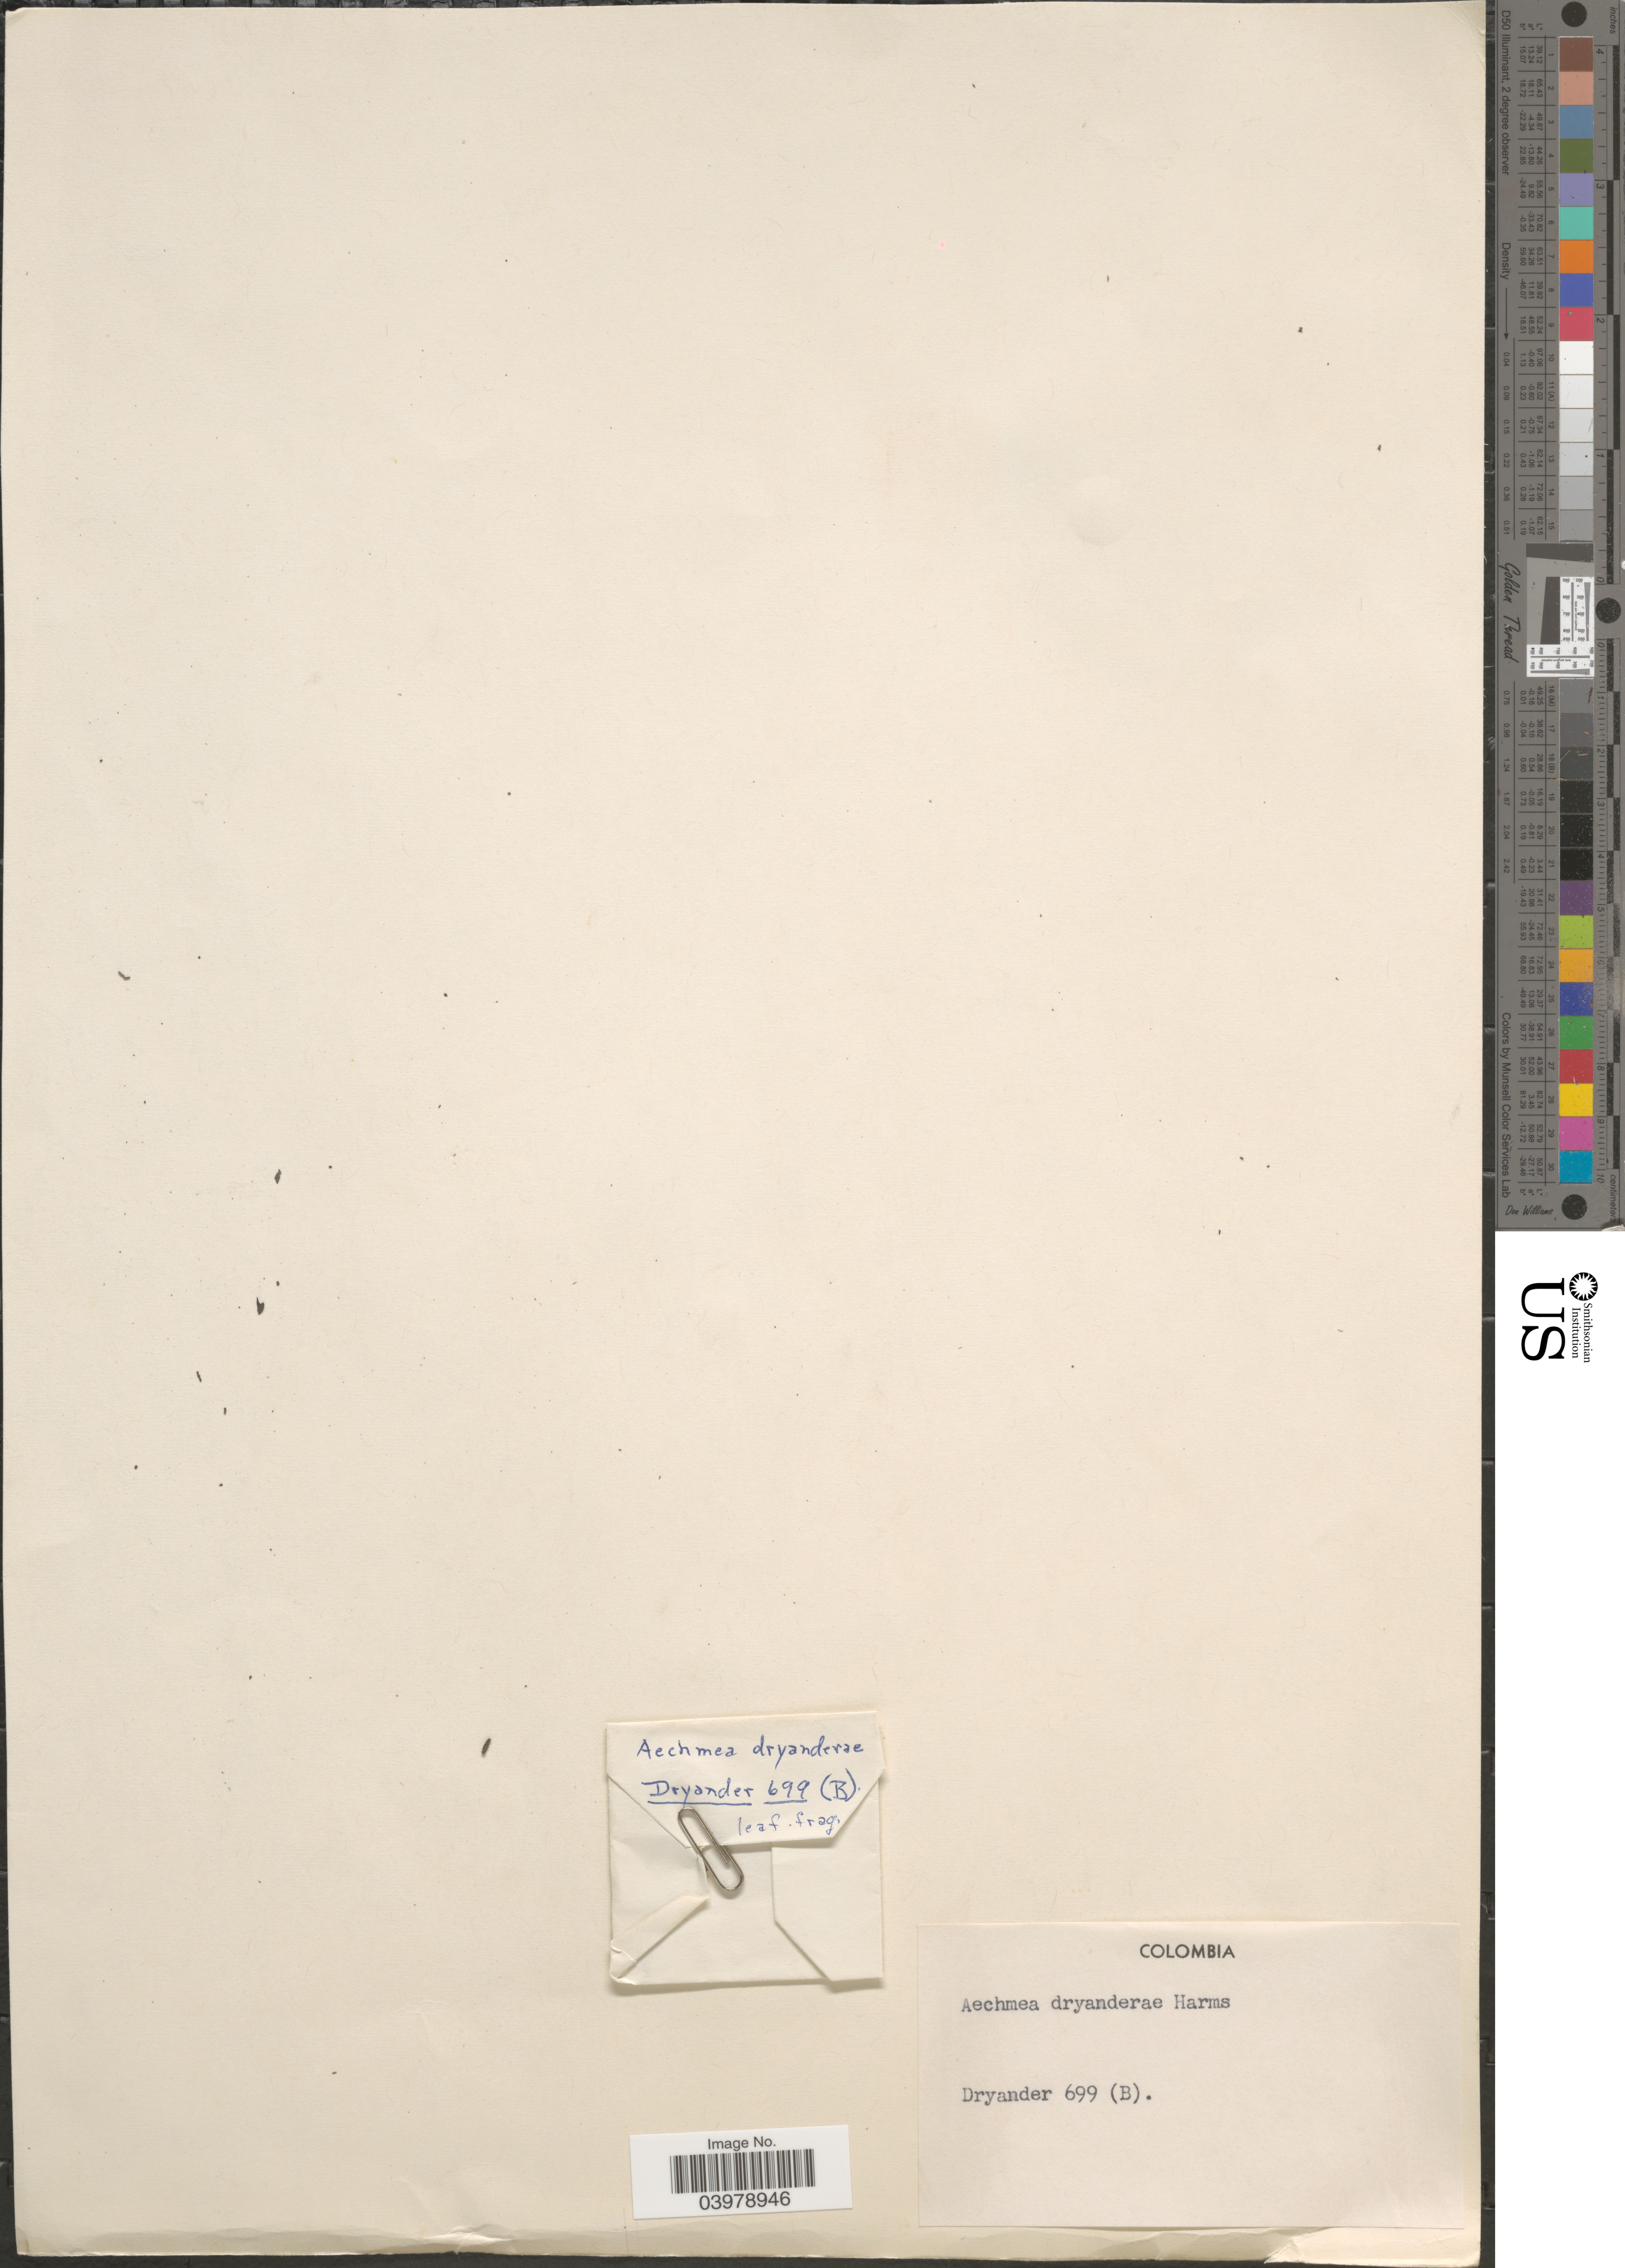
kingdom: Plantae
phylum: Tracheophyta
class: Liliopsida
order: Poales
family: Bromeliaceae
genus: Aechmea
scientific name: Aechmea angustifolia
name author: Poepp. & Endl.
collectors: -. Dryander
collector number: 699 (B)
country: Colombia